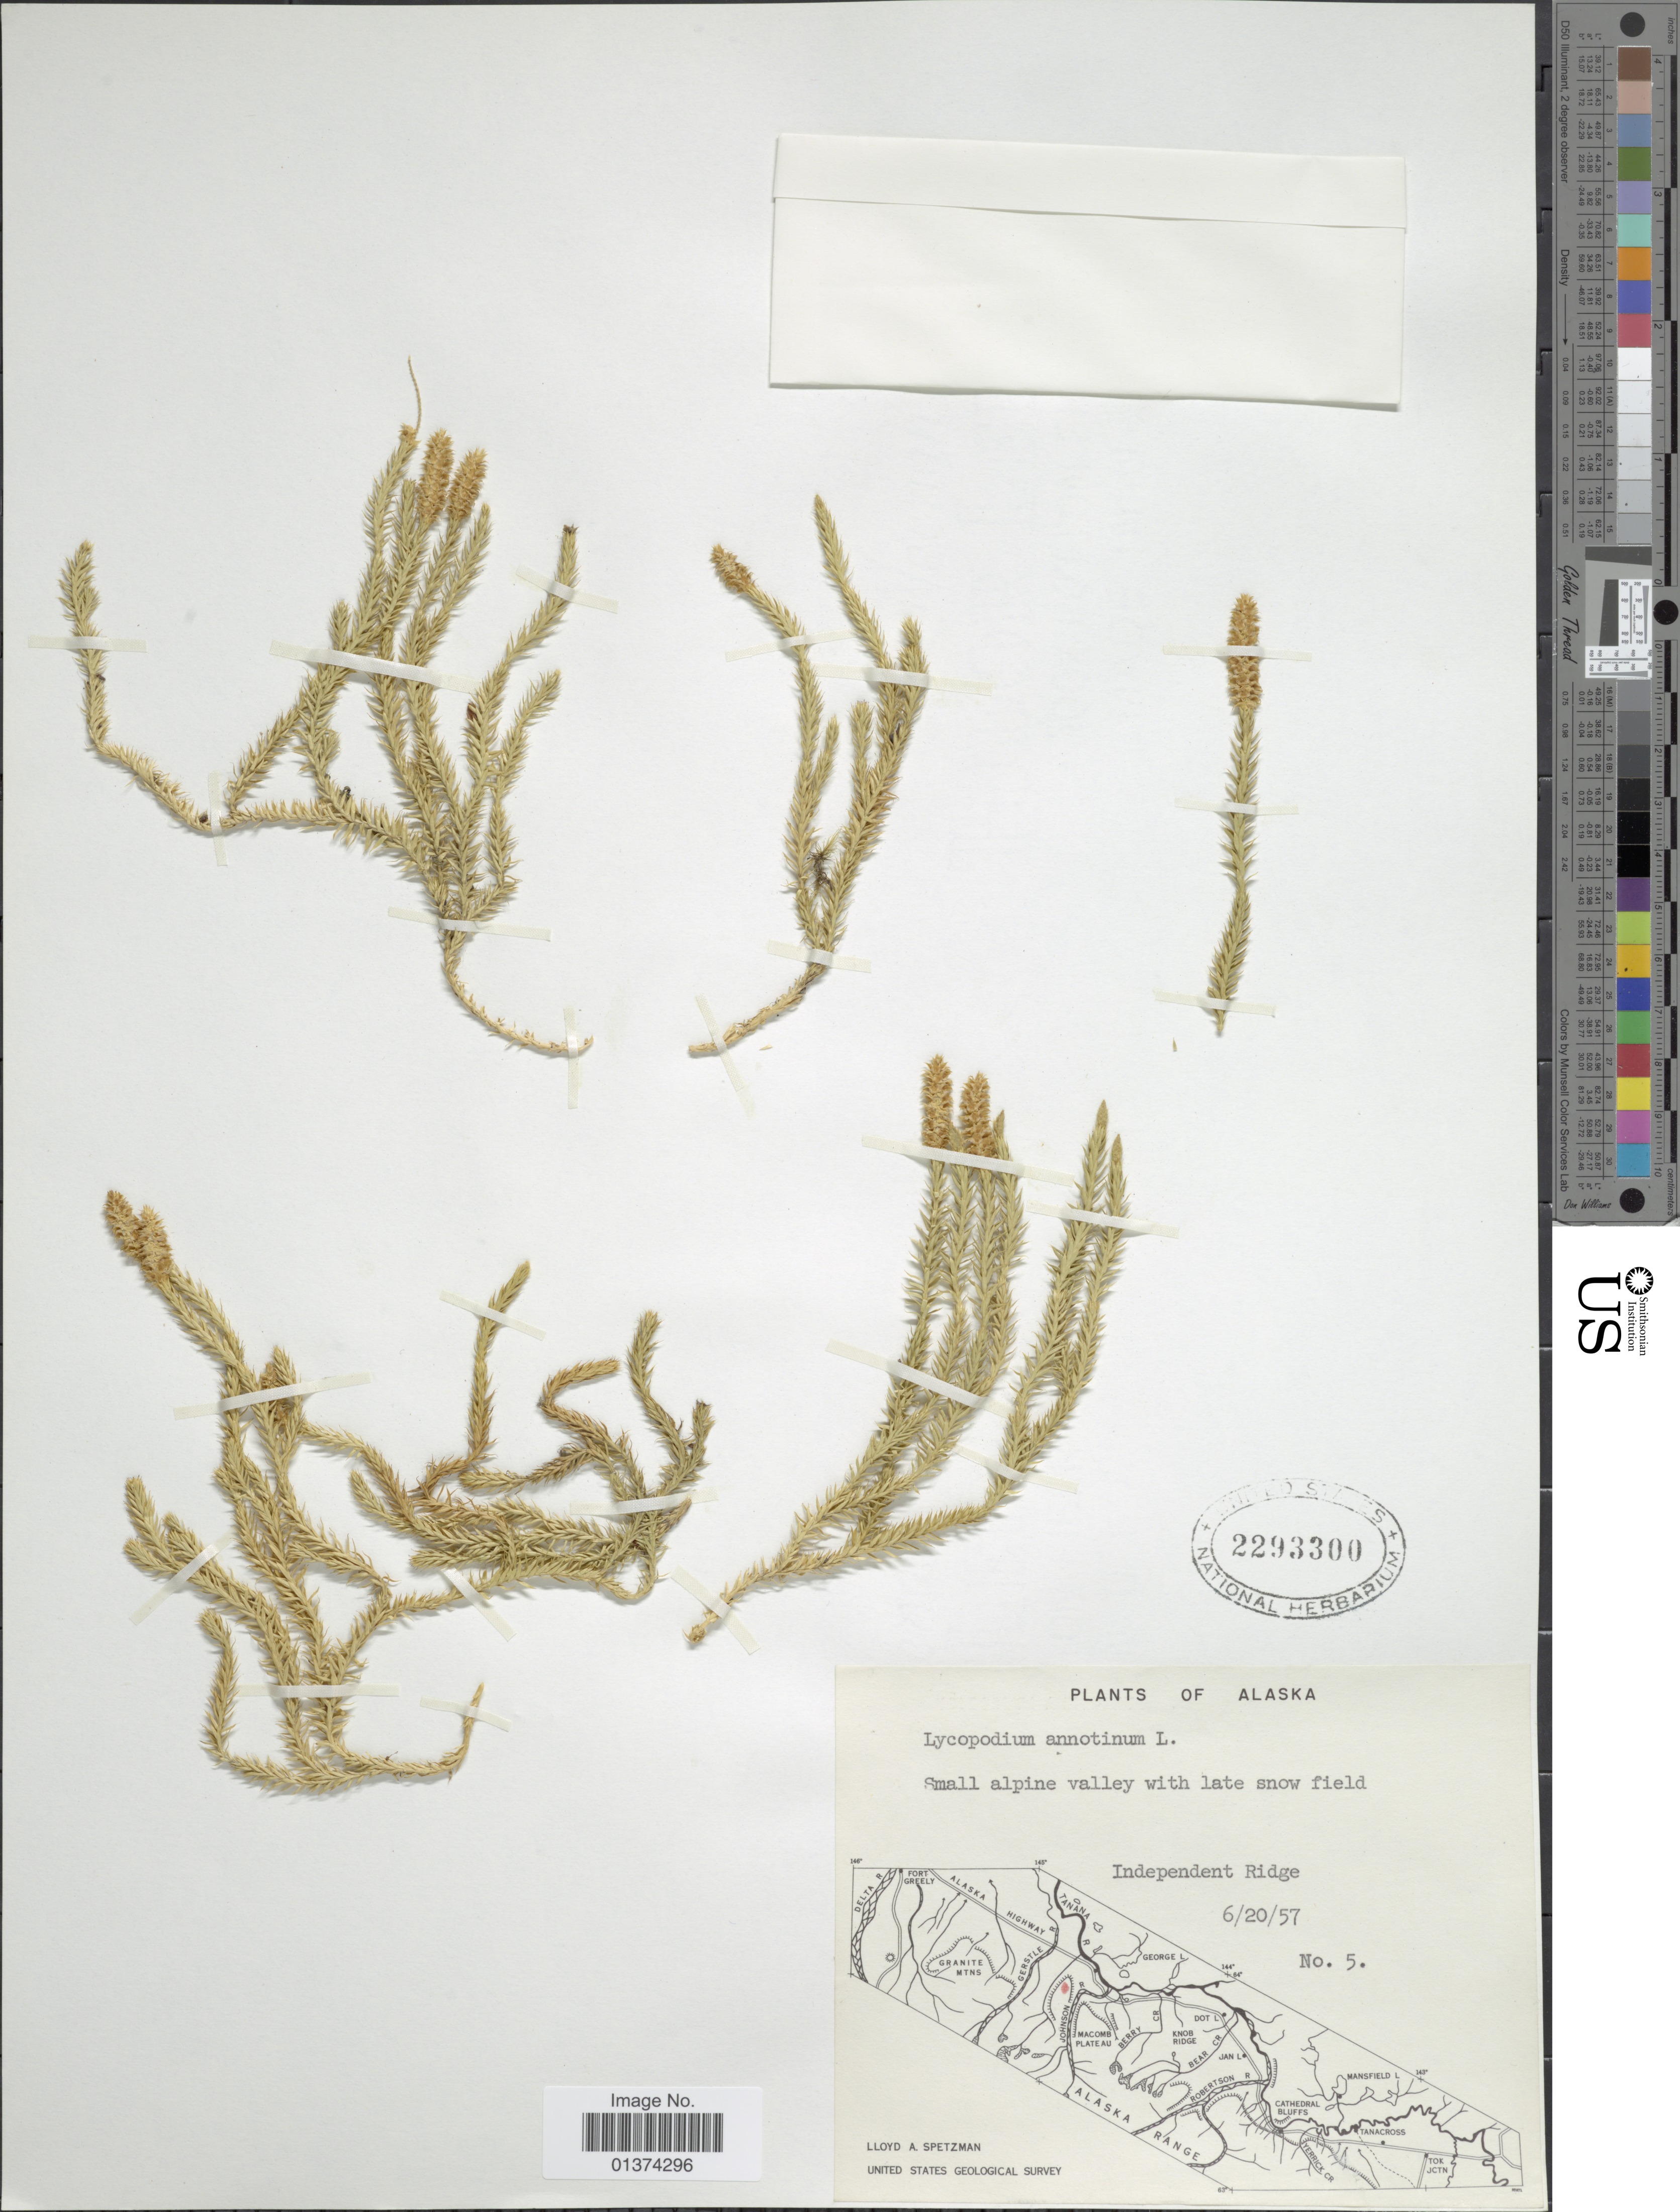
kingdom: Plantae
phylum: Tracheophyta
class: Lycopodiopsida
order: Lycopodiales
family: Lycopodiaceae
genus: Spinulum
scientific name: Spinulum annotinum subsp. annotinum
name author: (L.) A. Haines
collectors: L. Spetzman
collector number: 5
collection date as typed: Transcribed d/m/y: 20/6/57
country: United States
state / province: Alaska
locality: Independent Ridge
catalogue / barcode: US 2293300